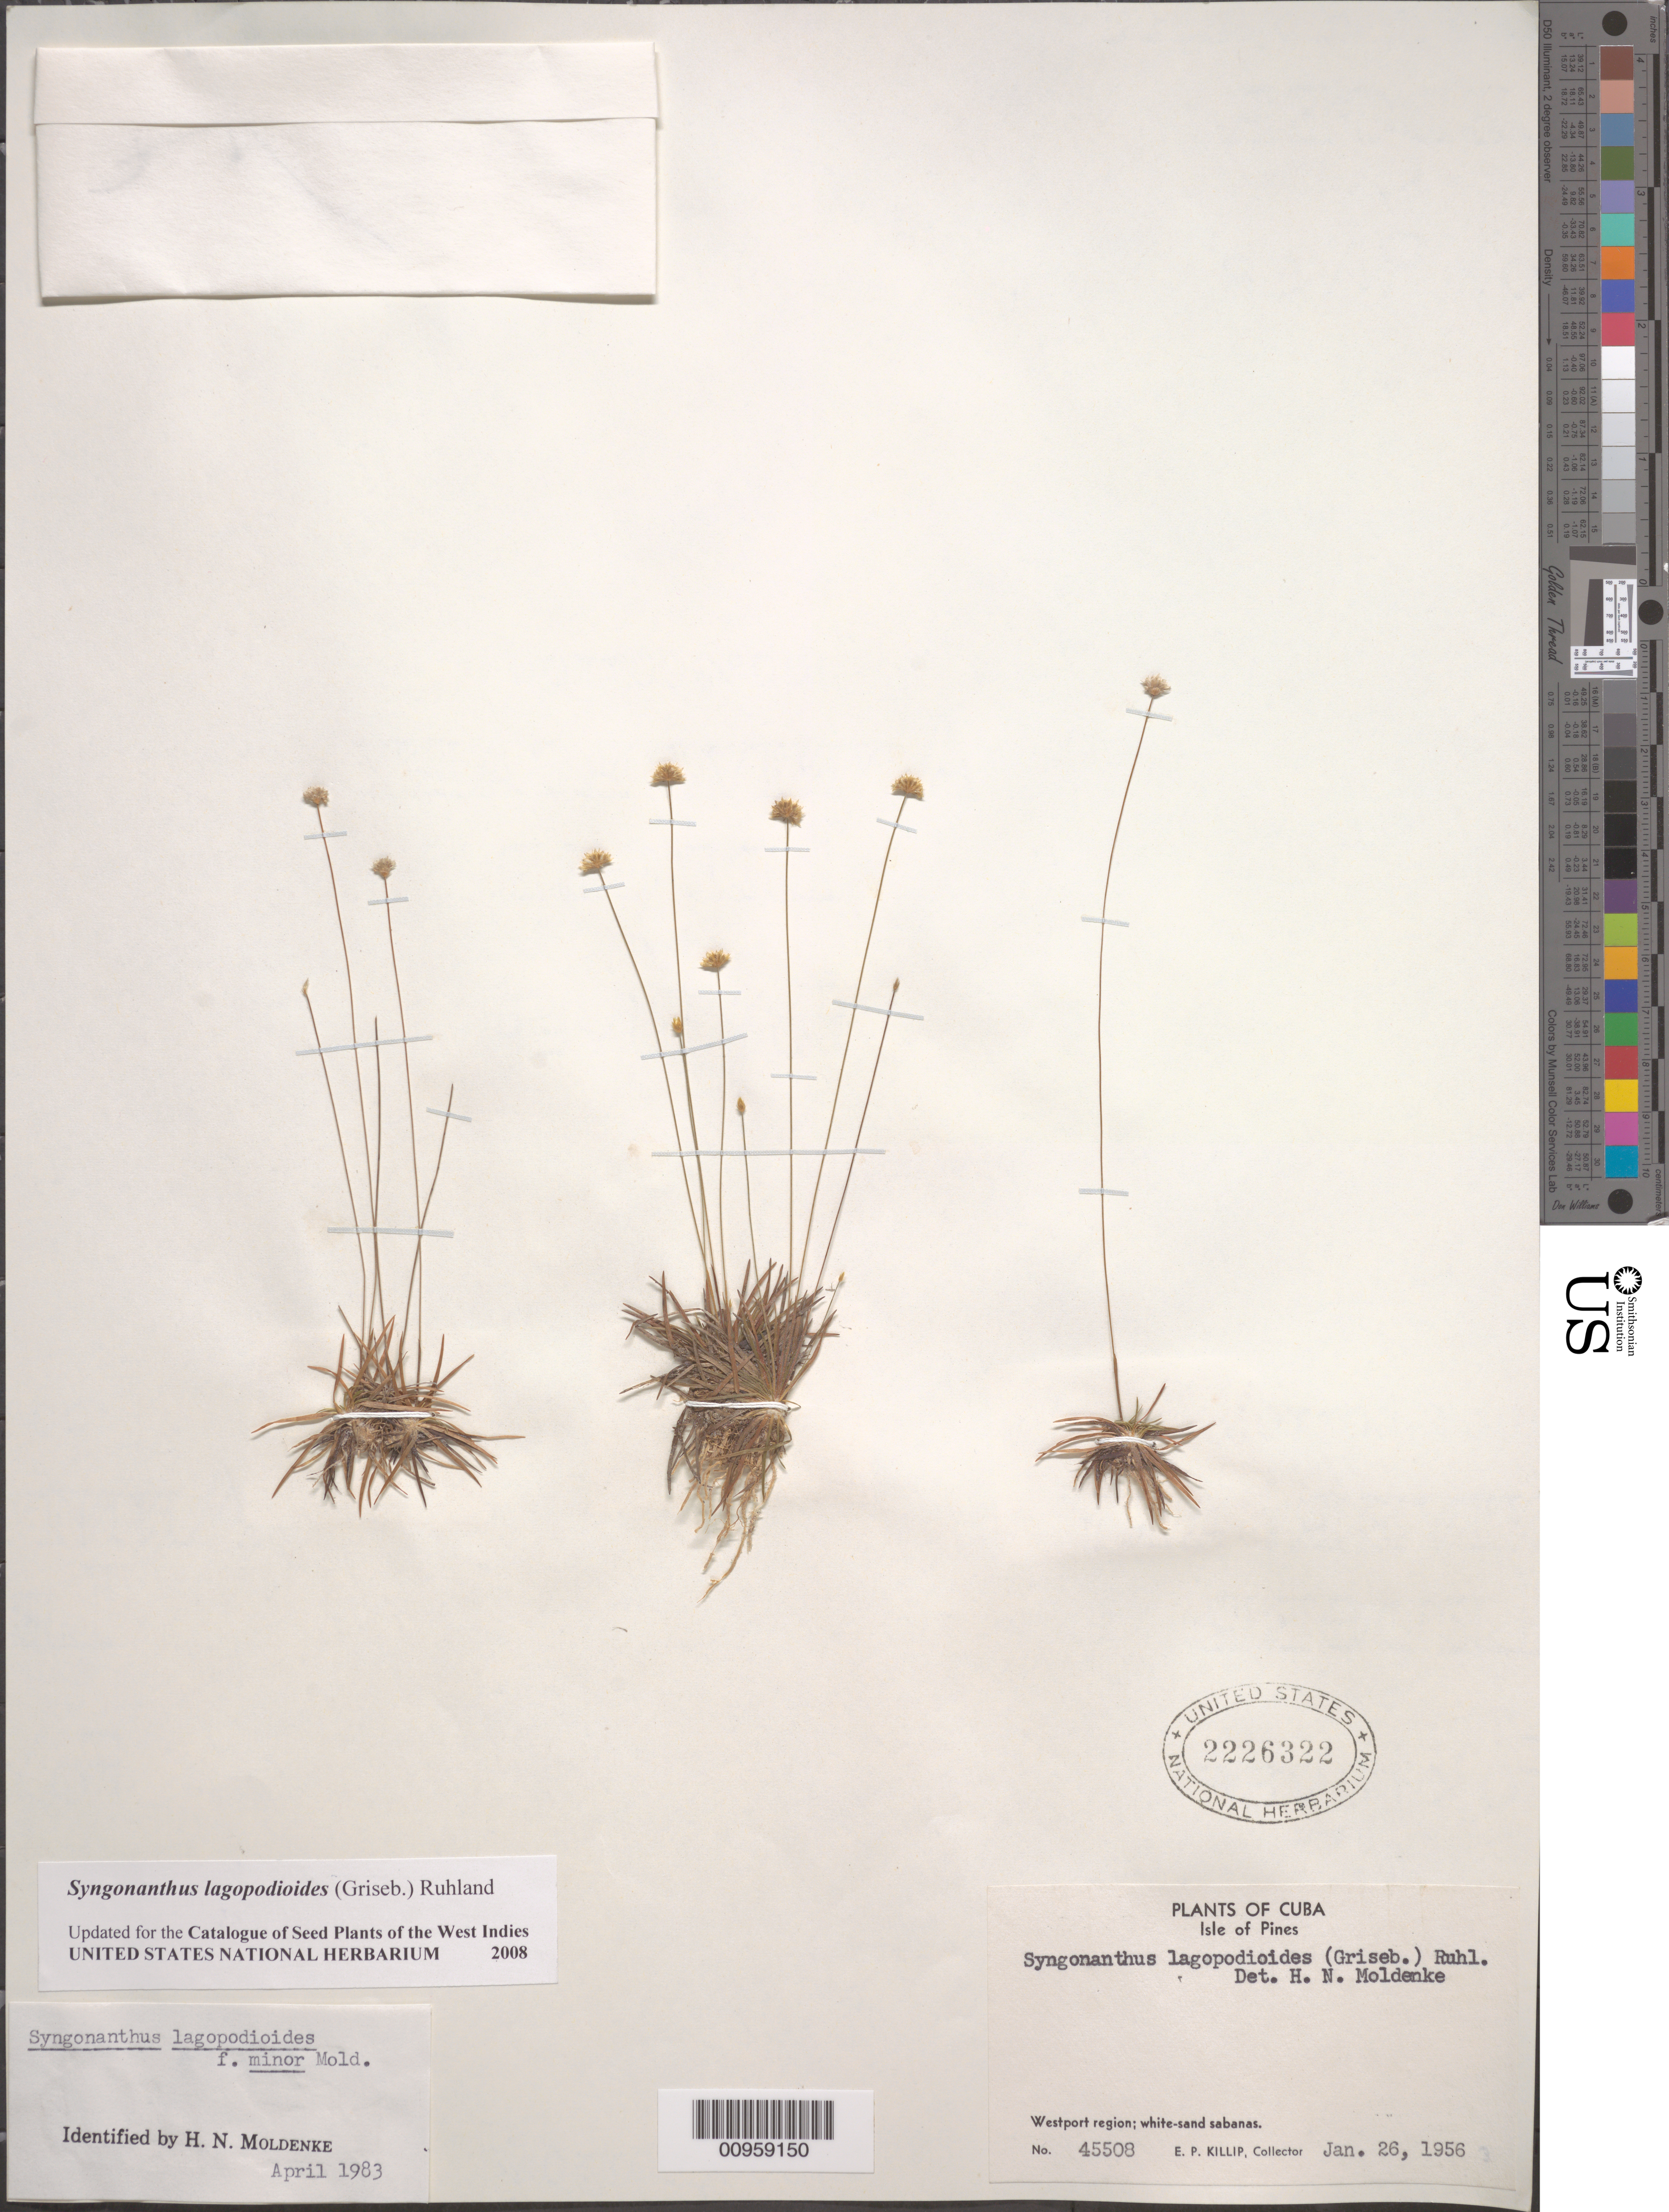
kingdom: Plantae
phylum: Tracheophyta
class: Liliopsida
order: Poales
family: Eriocaulaceae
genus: Syngonanthus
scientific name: Syngonanthus lagopodioides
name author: (Griseb.) Ruhland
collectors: E. P. Killip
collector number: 45508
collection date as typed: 26 Jan 1956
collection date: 1956-01-26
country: Cuba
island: Isla de la Juventud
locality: Westport Region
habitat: White-sand sabanas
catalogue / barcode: US 2226322